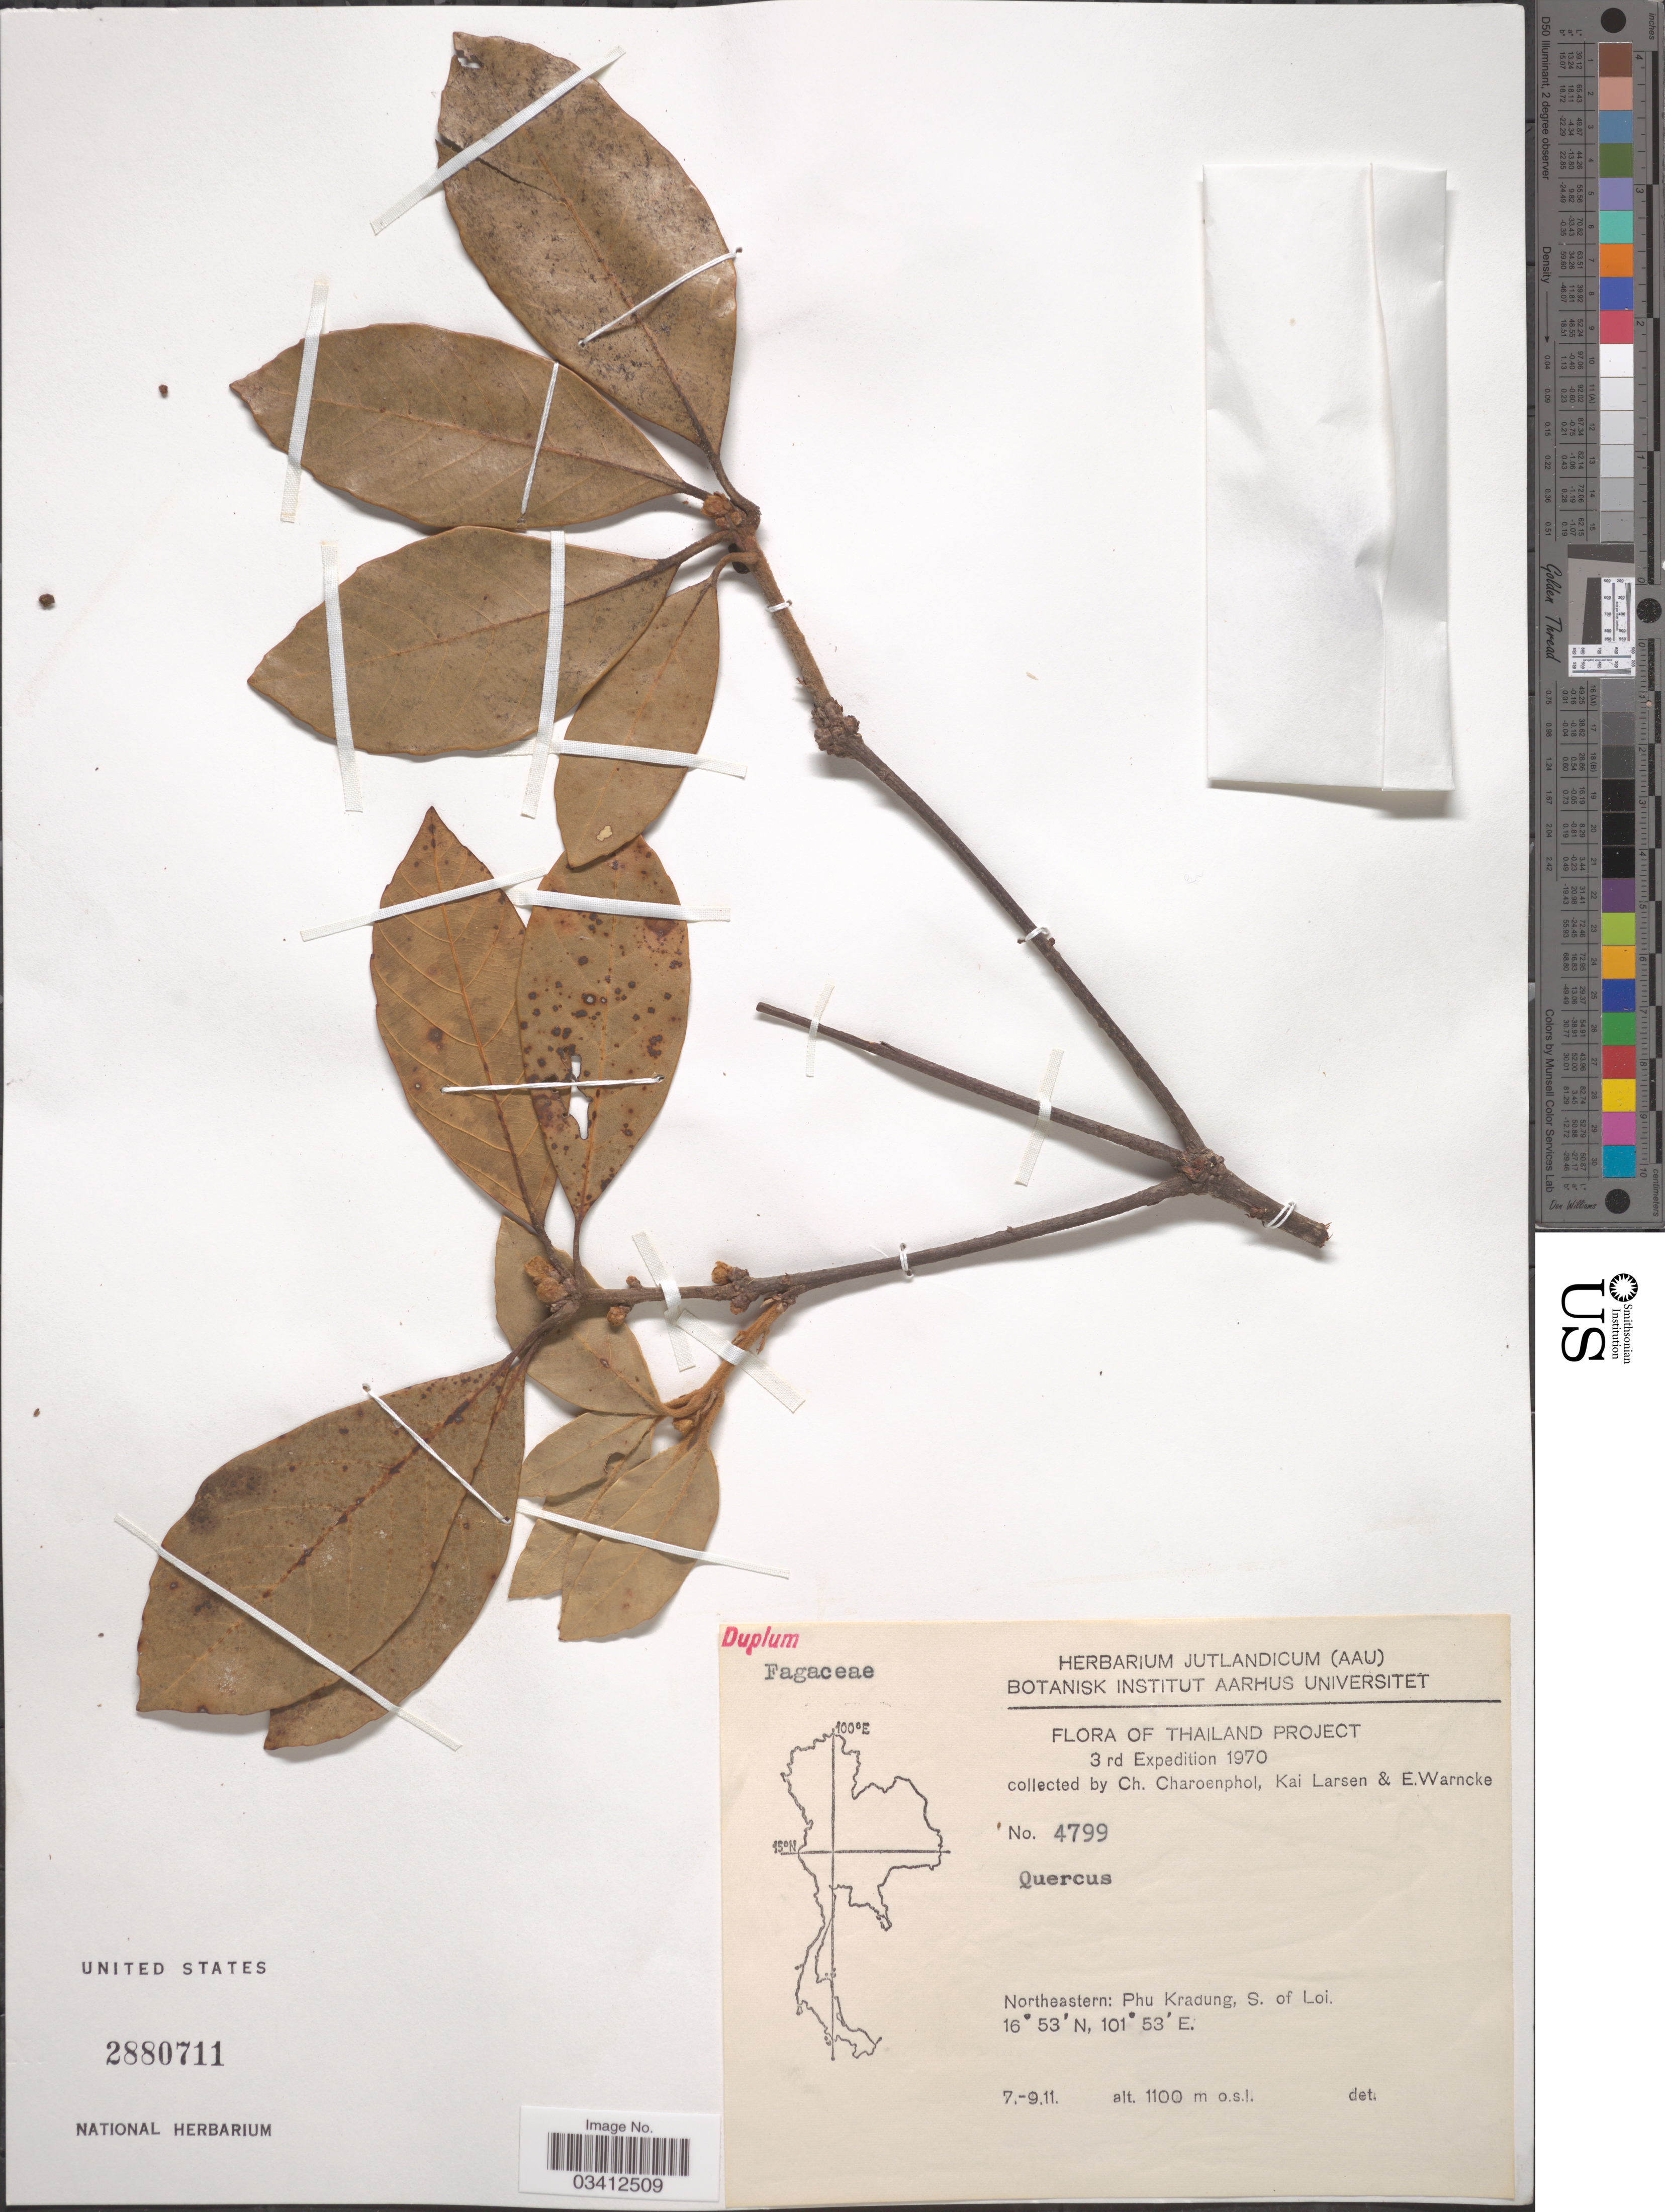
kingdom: Plantae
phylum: Tracheophyta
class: Magnoliopsida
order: Fagales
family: Fagaceae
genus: Quercus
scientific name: Quercus sp.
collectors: C. Charoenphol, K. Larsen & E. Warncke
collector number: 4799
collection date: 1970-11-07/1970-11-09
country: Thailand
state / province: Loei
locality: Northeastern: Phu Kradung, S. of Loi.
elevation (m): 1100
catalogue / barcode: US 2880711